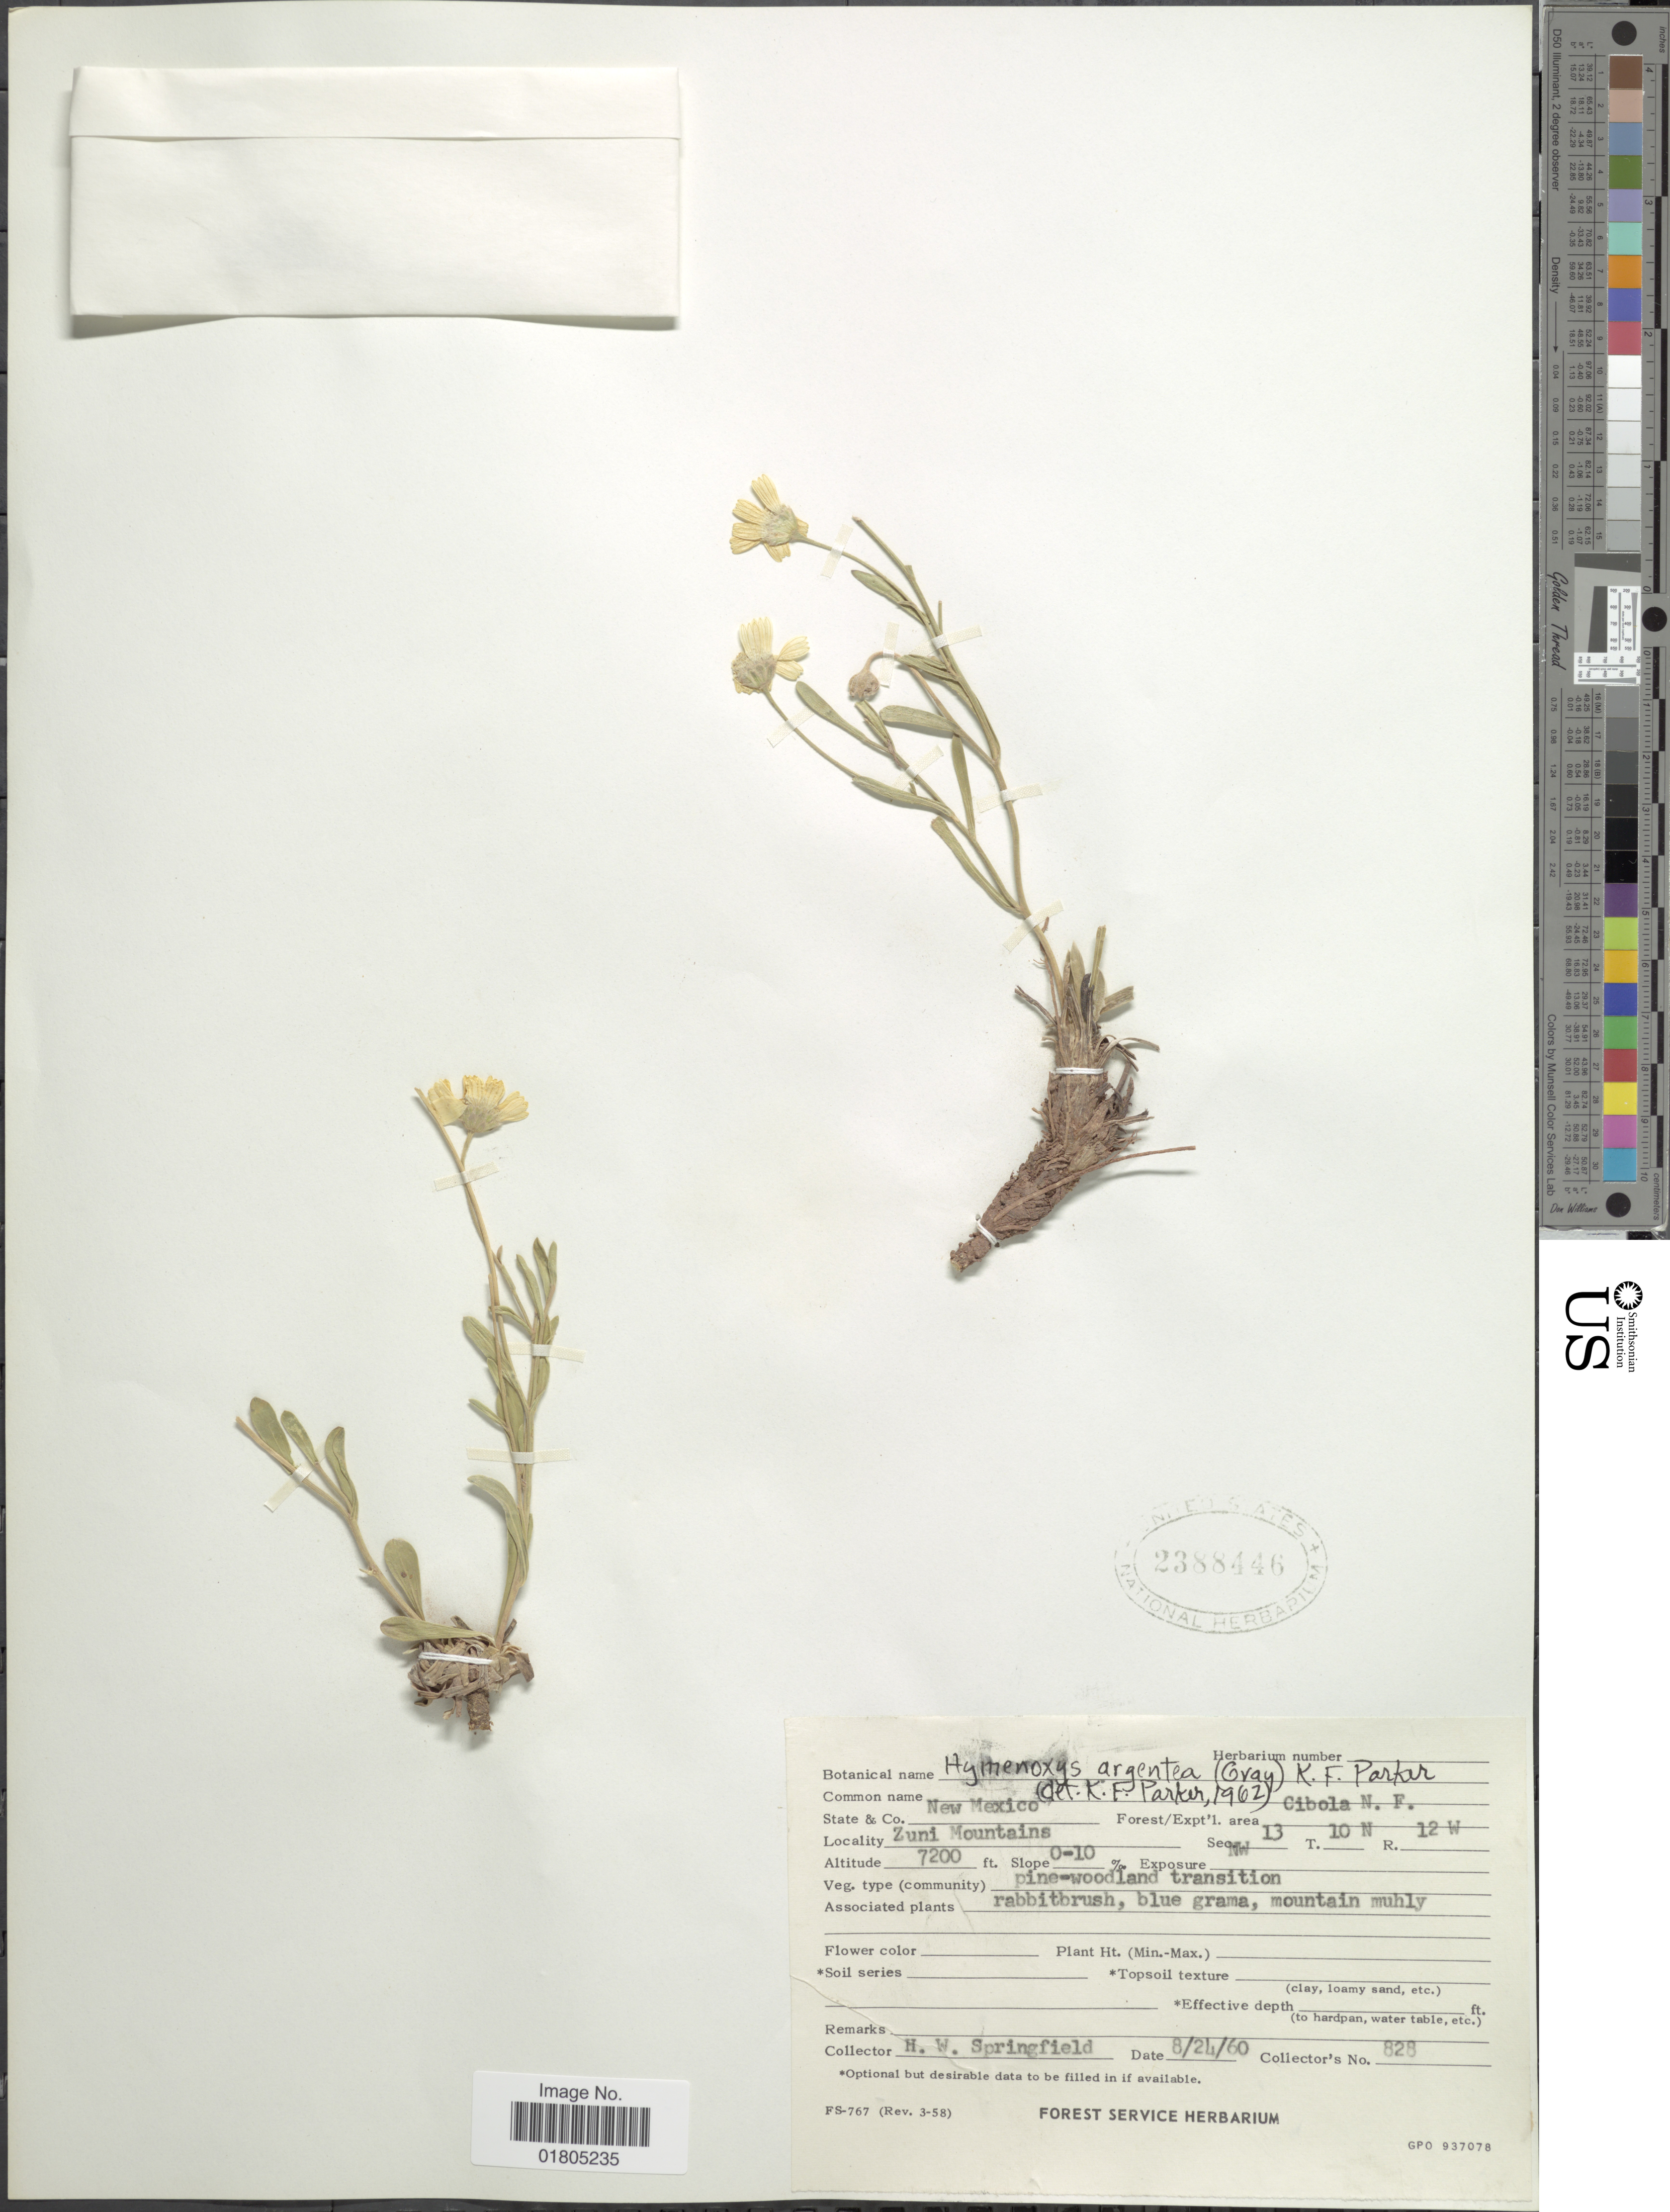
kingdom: Plantae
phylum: Tracheophyta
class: Magnoliopsida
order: Asterales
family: Asteraceae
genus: Actinea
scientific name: Actinea argentea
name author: (A. Gray) Kuntze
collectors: H. Springfield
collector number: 828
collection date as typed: Transcribed d/m/y: 24/8/60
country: United States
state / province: New Mexico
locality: State & Co. New Mexico, Zuni Mountains, Sec. 13 T. 13, T. 10N R. 12W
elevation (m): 2195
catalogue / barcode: US 2388446